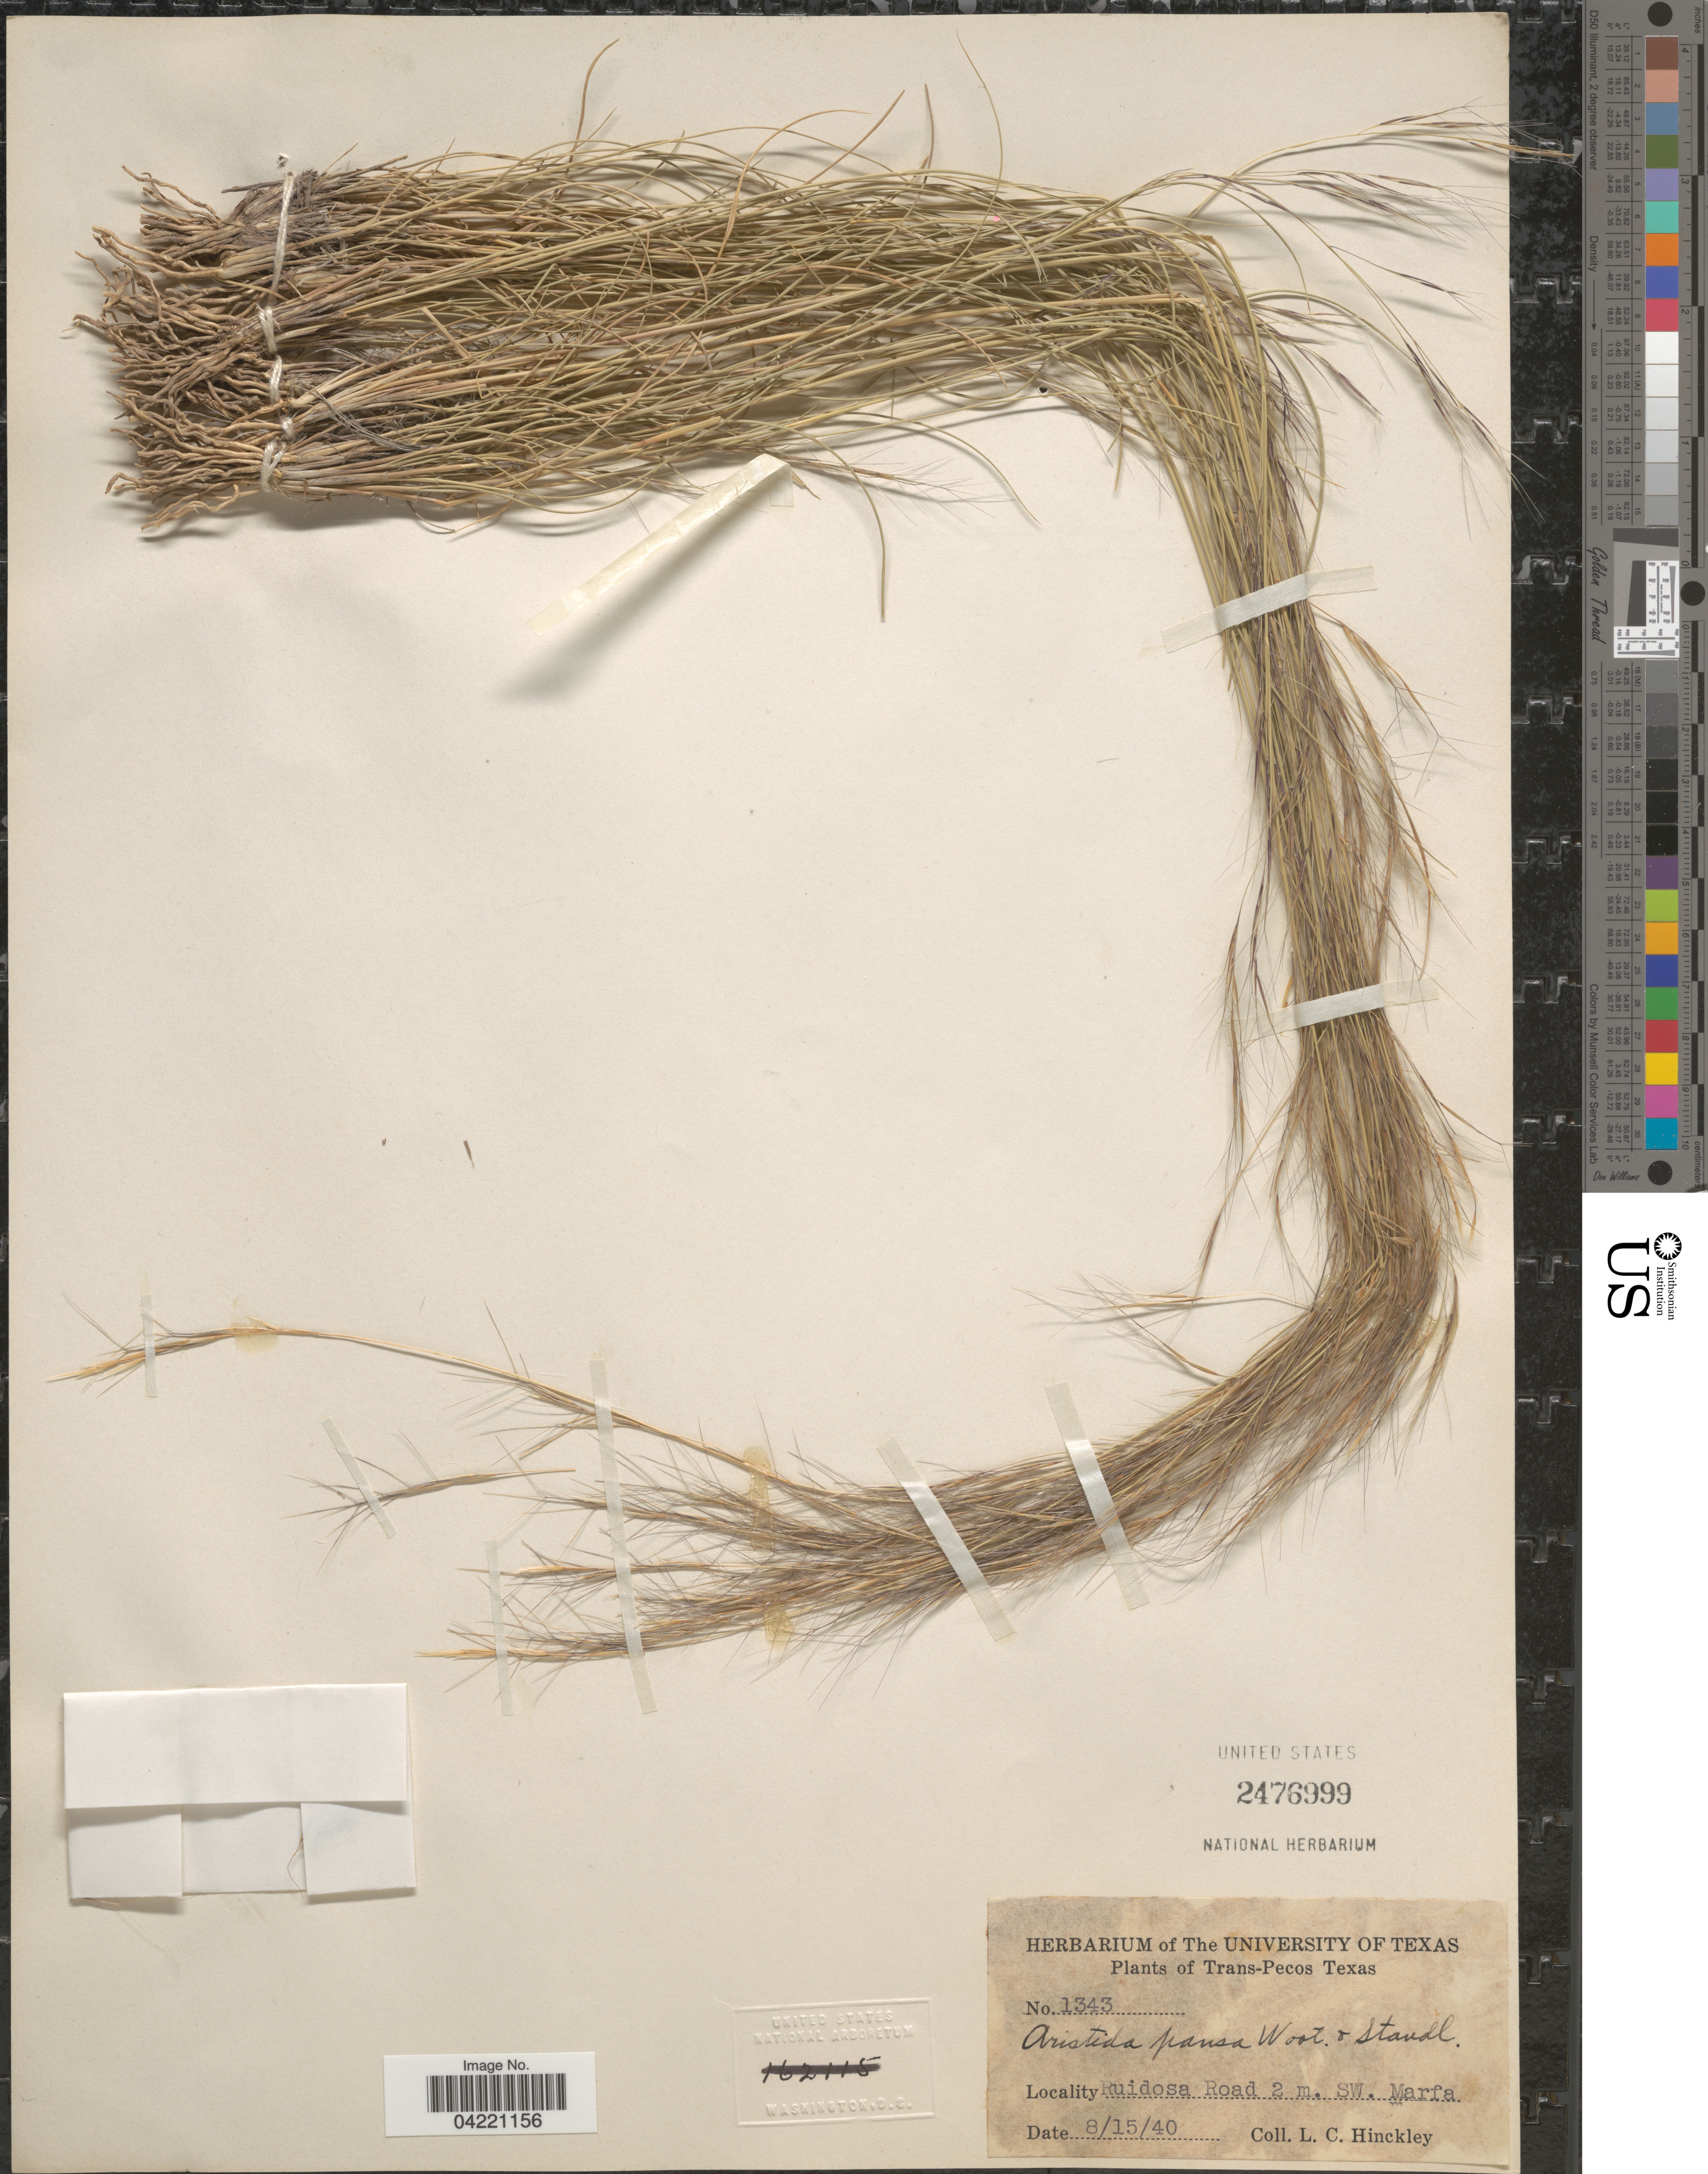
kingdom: Plantae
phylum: Tracheophyta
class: Liliopsida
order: Poales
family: Poaceae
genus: Aristida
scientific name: Aristida pansa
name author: Wooton & Standl.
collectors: L. Hinckley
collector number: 1343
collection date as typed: Transcribed d/m/y: 15/8/40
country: United States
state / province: Texas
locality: Trans-Pecos Texas. Ruidosa Road 2 m. SW. Marfa.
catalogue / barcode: US 2476999